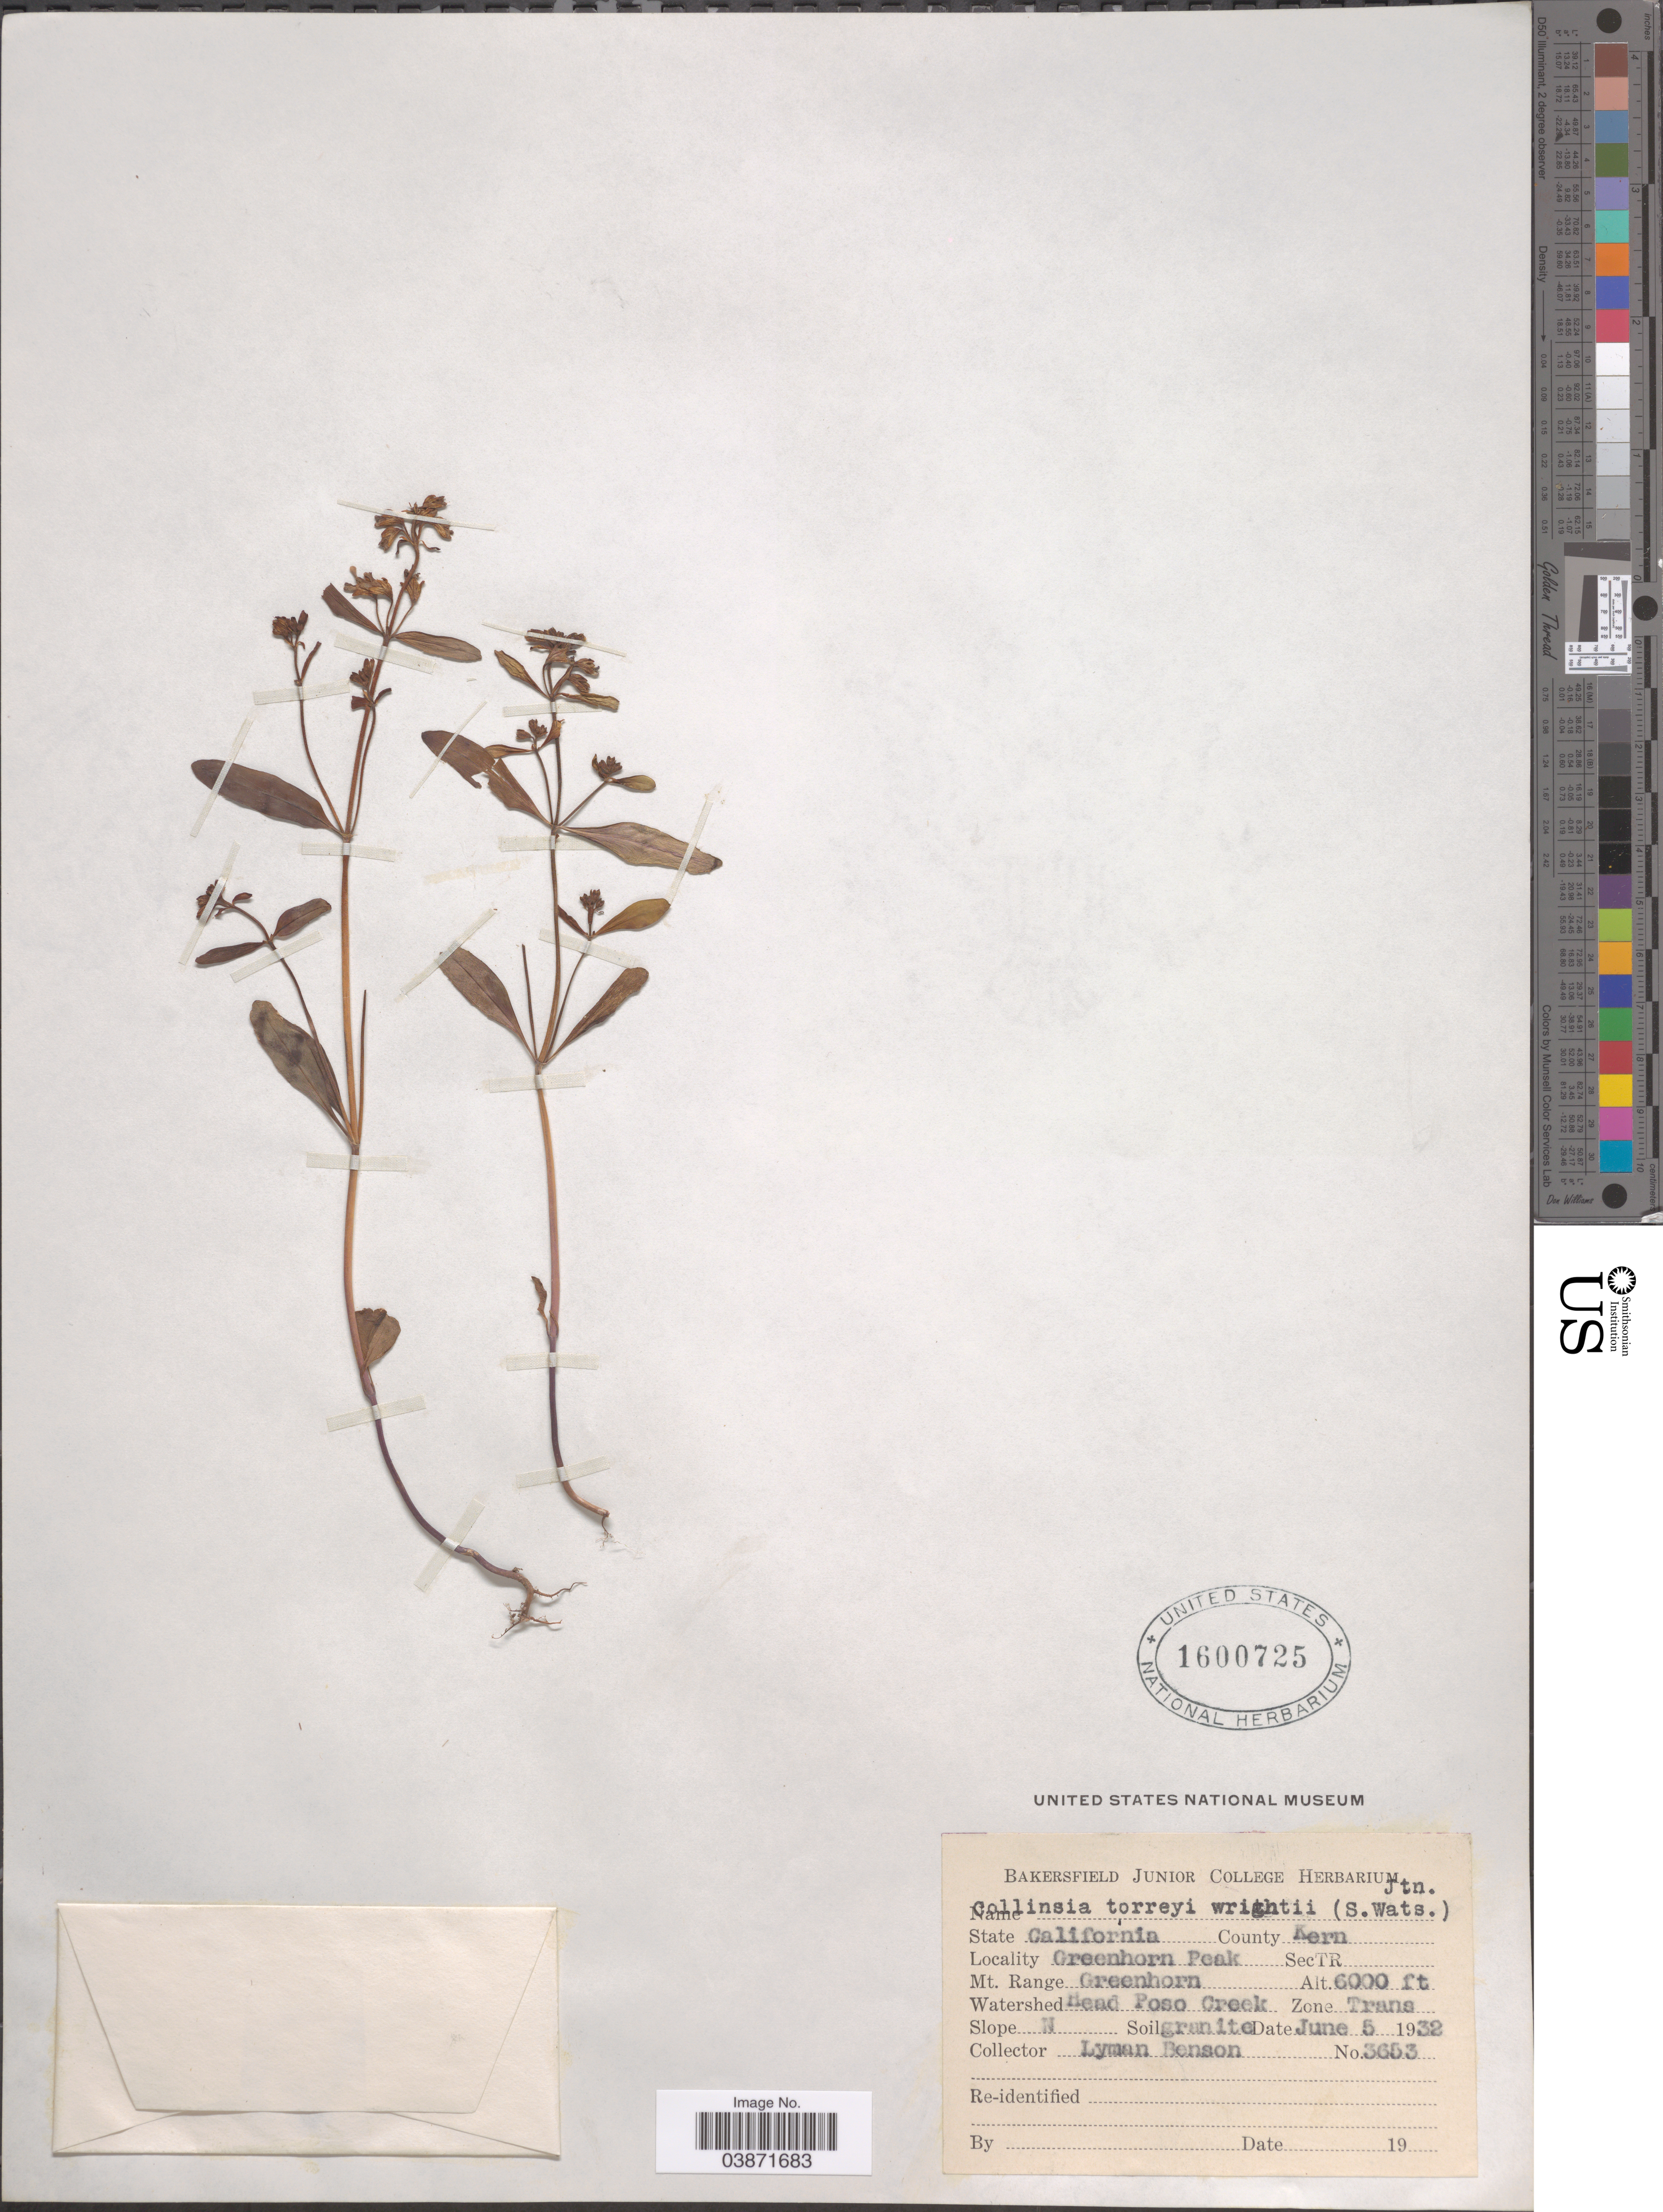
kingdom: Plantae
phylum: Tracheophyta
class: Magnoliopsida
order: Lamiales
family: Plantaginaceae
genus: Collinsia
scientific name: Collinsia torreyi var. wrightii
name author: A. Gray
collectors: L. D. Benson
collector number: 3653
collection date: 1932-06-05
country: United States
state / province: California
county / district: Kern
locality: County Kern. Mt. Range Greenhorn Peak. Watershed Head Poso Creek. Zone Trans. Slope N.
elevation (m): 1829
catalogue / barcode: US 1600725